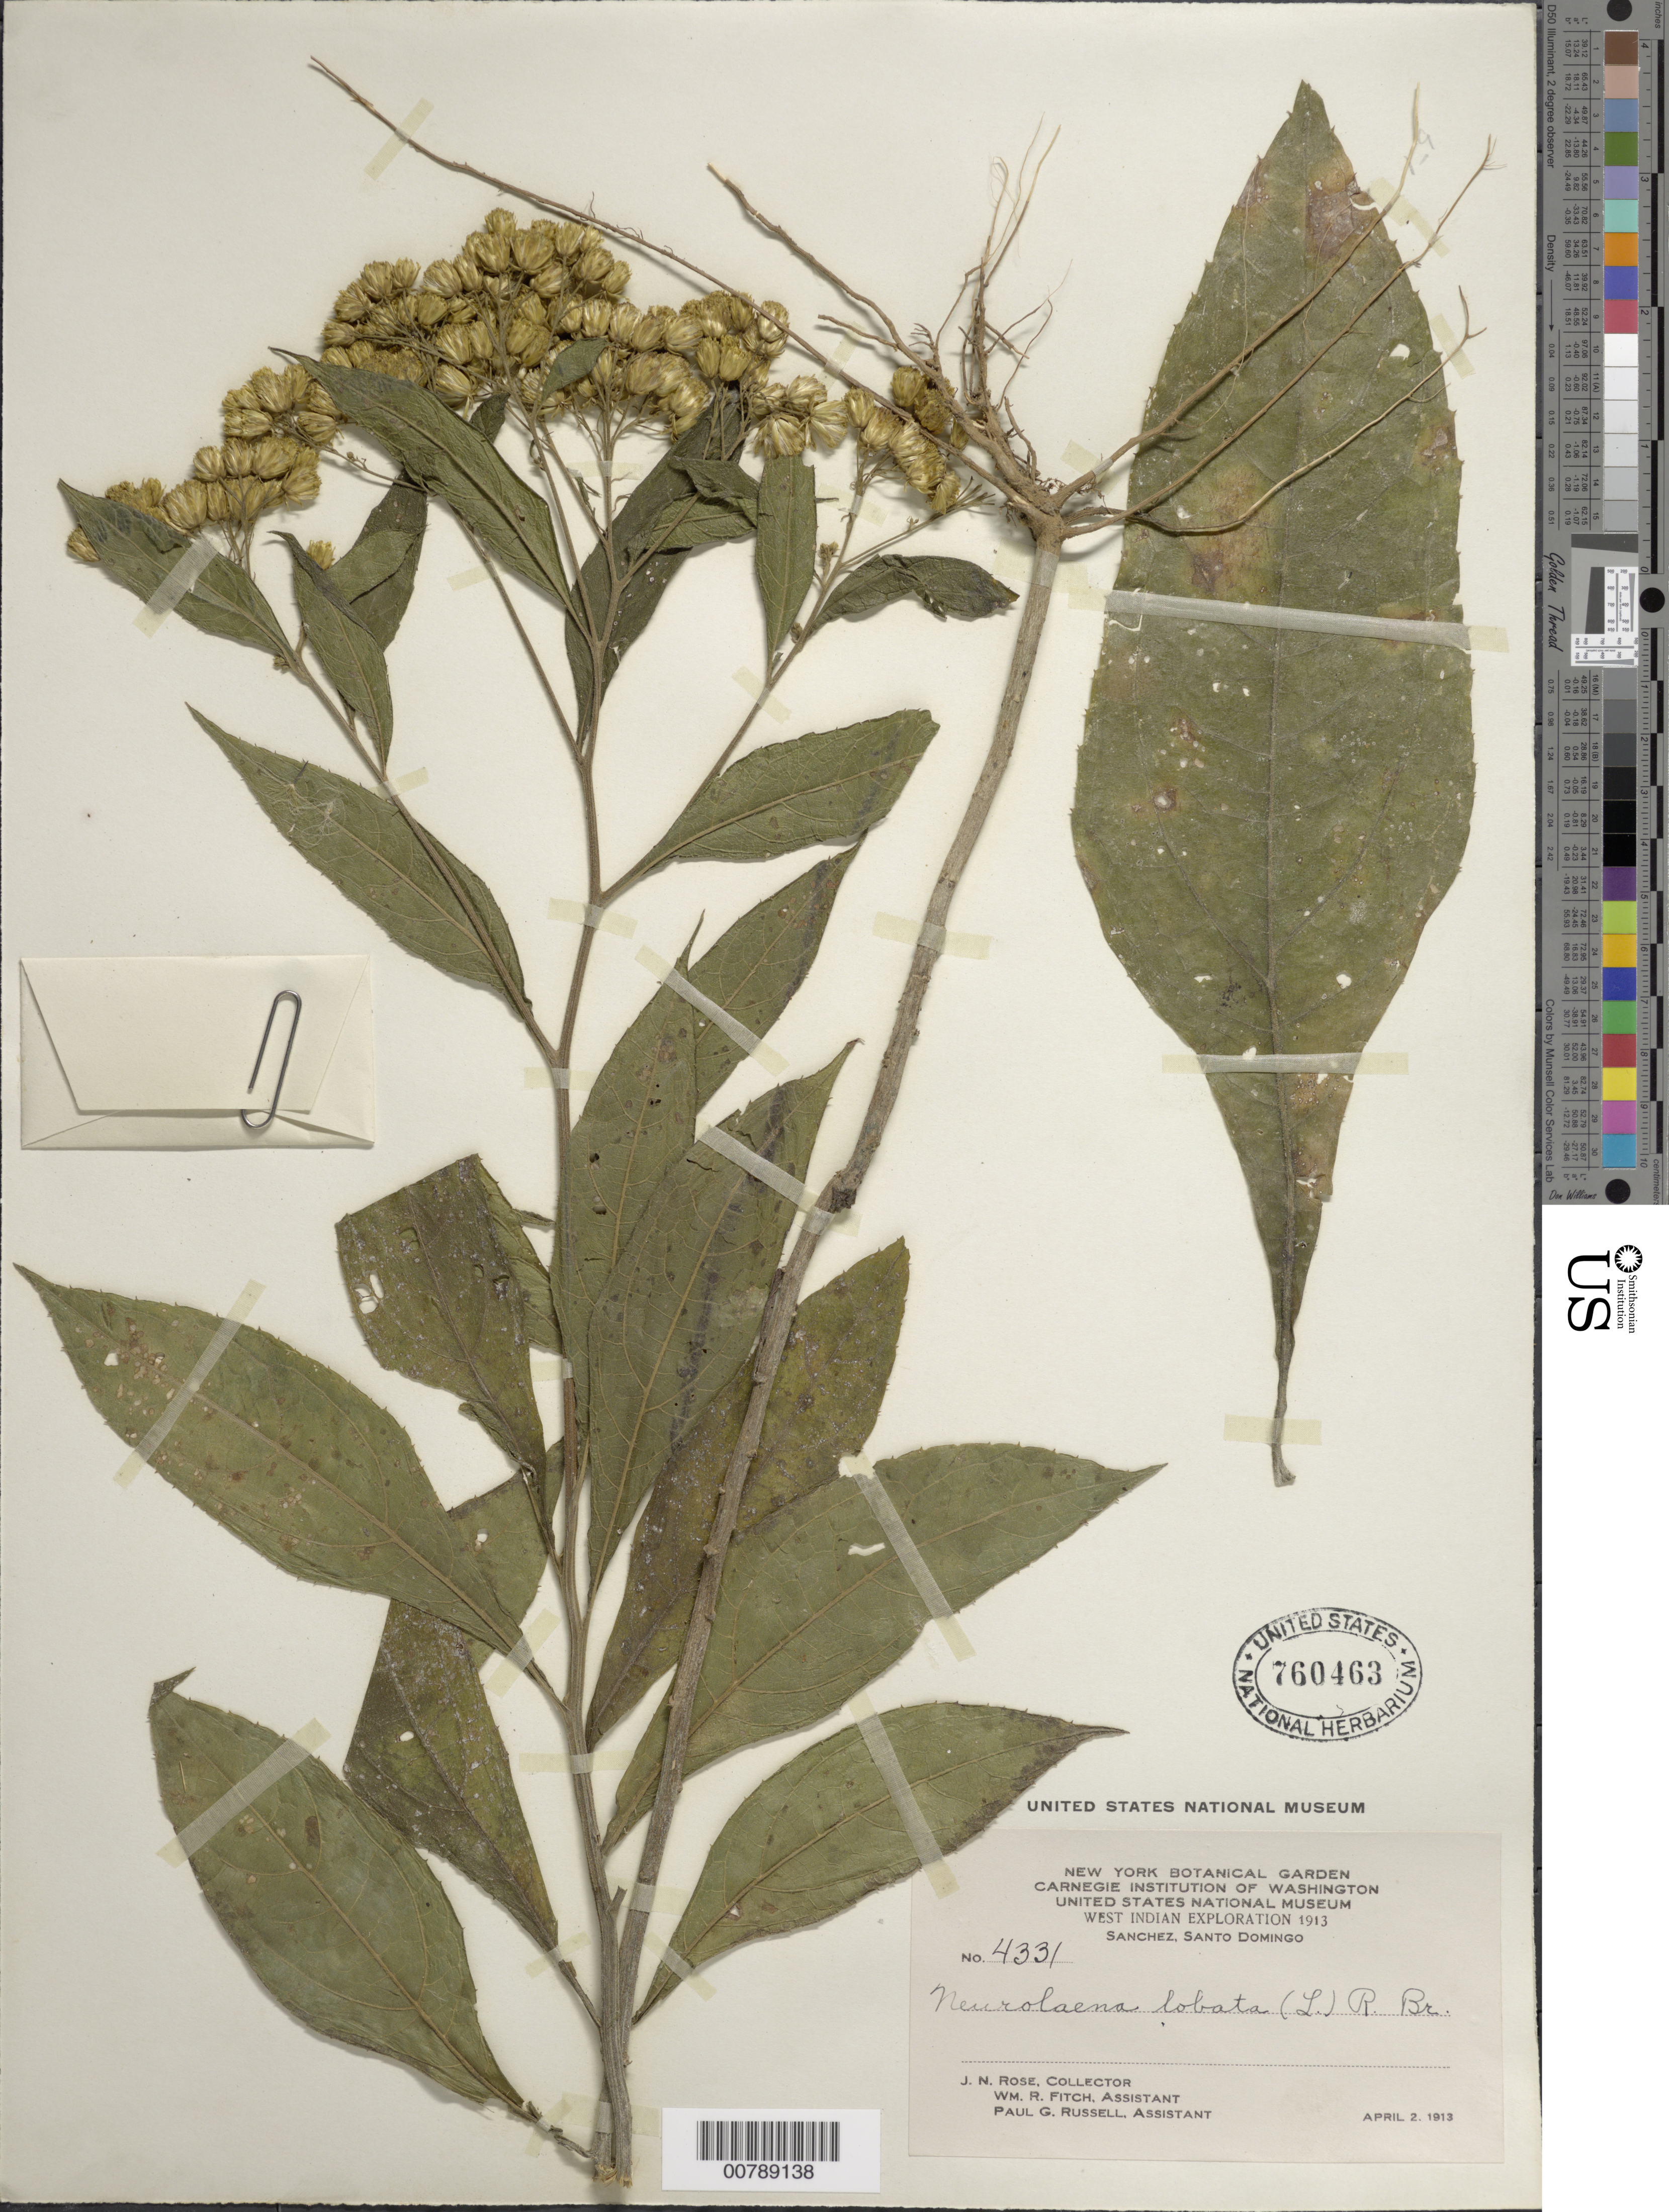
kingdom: Plantae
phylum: Tracheophyta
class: Magnoliopsida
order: Asterales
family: Asteraceae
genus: Neurolaena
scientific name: Neurolaena lobata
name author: (L.) R. Br. ex Cass.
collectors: J. N. Rose, W. R. Fitch & P. G. Russell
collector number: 4331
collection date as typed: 02 Apr 1913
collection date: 1913-04-02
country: Dominican Republic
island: Hispaniola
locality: Sanchez, Santo Domingo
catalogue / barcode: US 760463